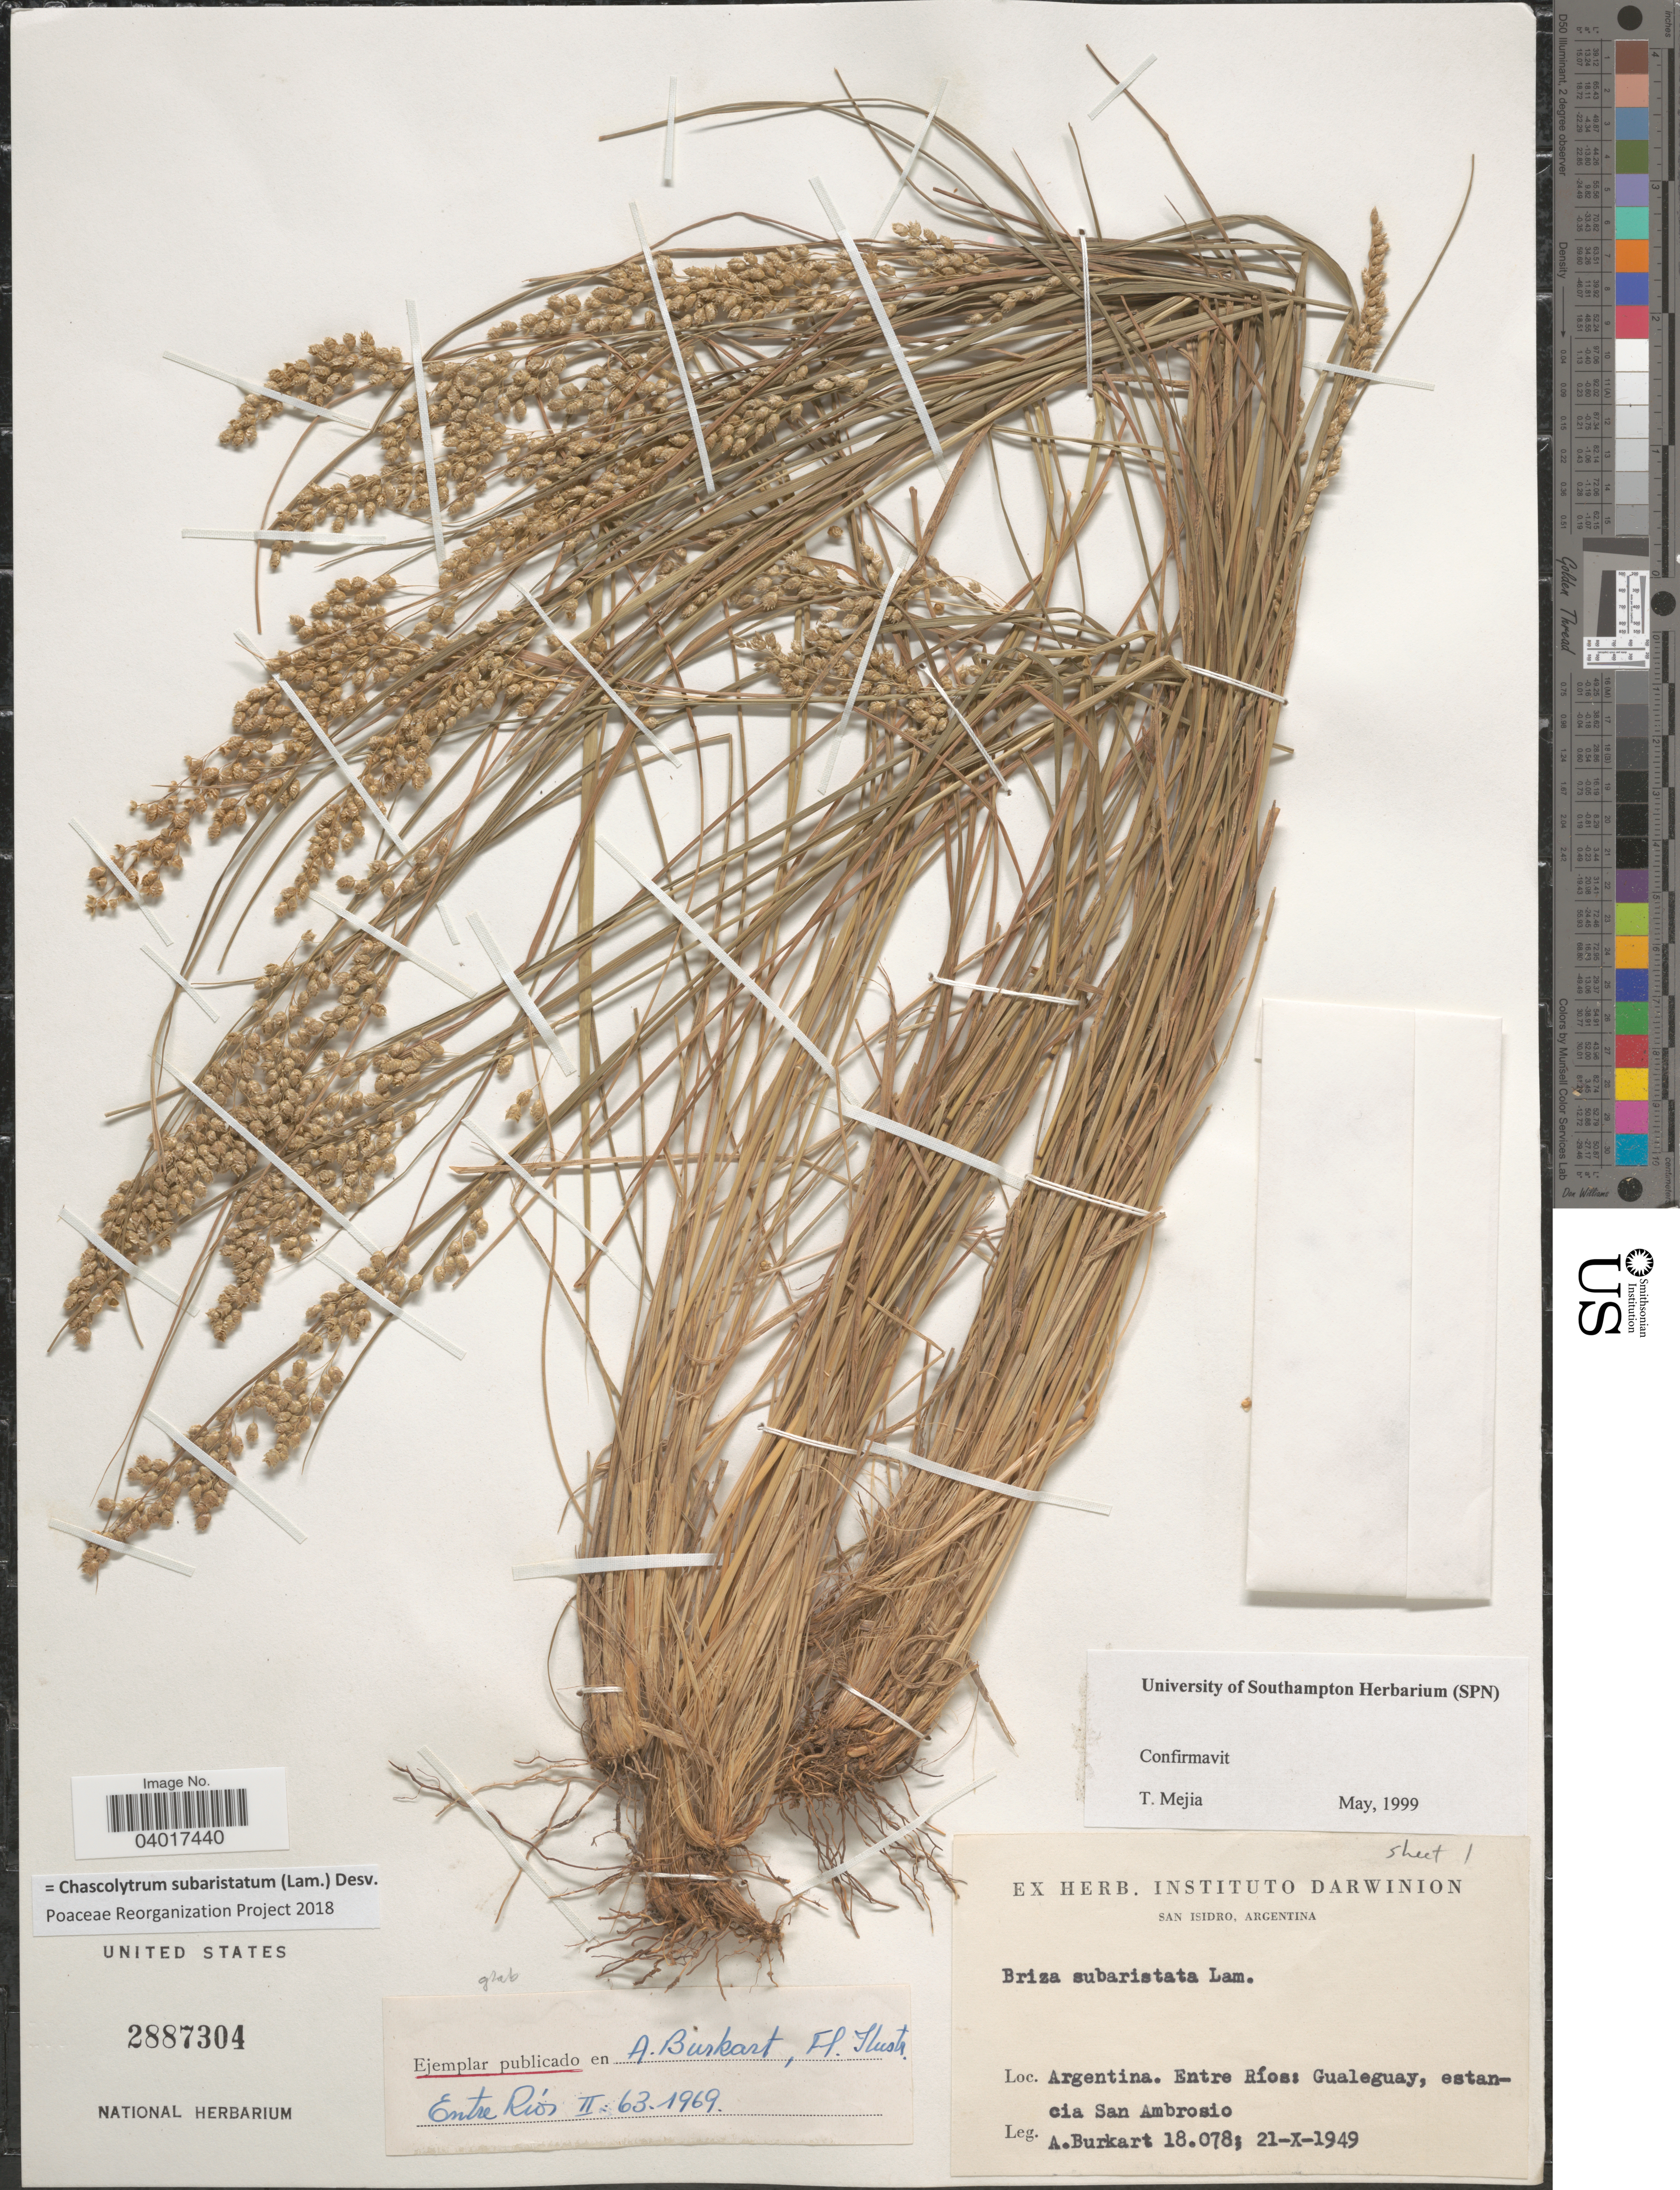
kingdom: Plantae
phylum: Tracheophyta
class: Liliopsida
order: Poales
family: Poaceae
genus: Chascolytrum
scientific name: Chascolytrum subaristatum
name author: (Lam.) Desv.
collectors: A. E. Burkart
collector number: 18078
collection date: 1949-10-21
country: Argentina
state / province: Entre Rios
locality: Gualeguay, estancia San Ambrosio.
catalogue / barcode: US 2887304